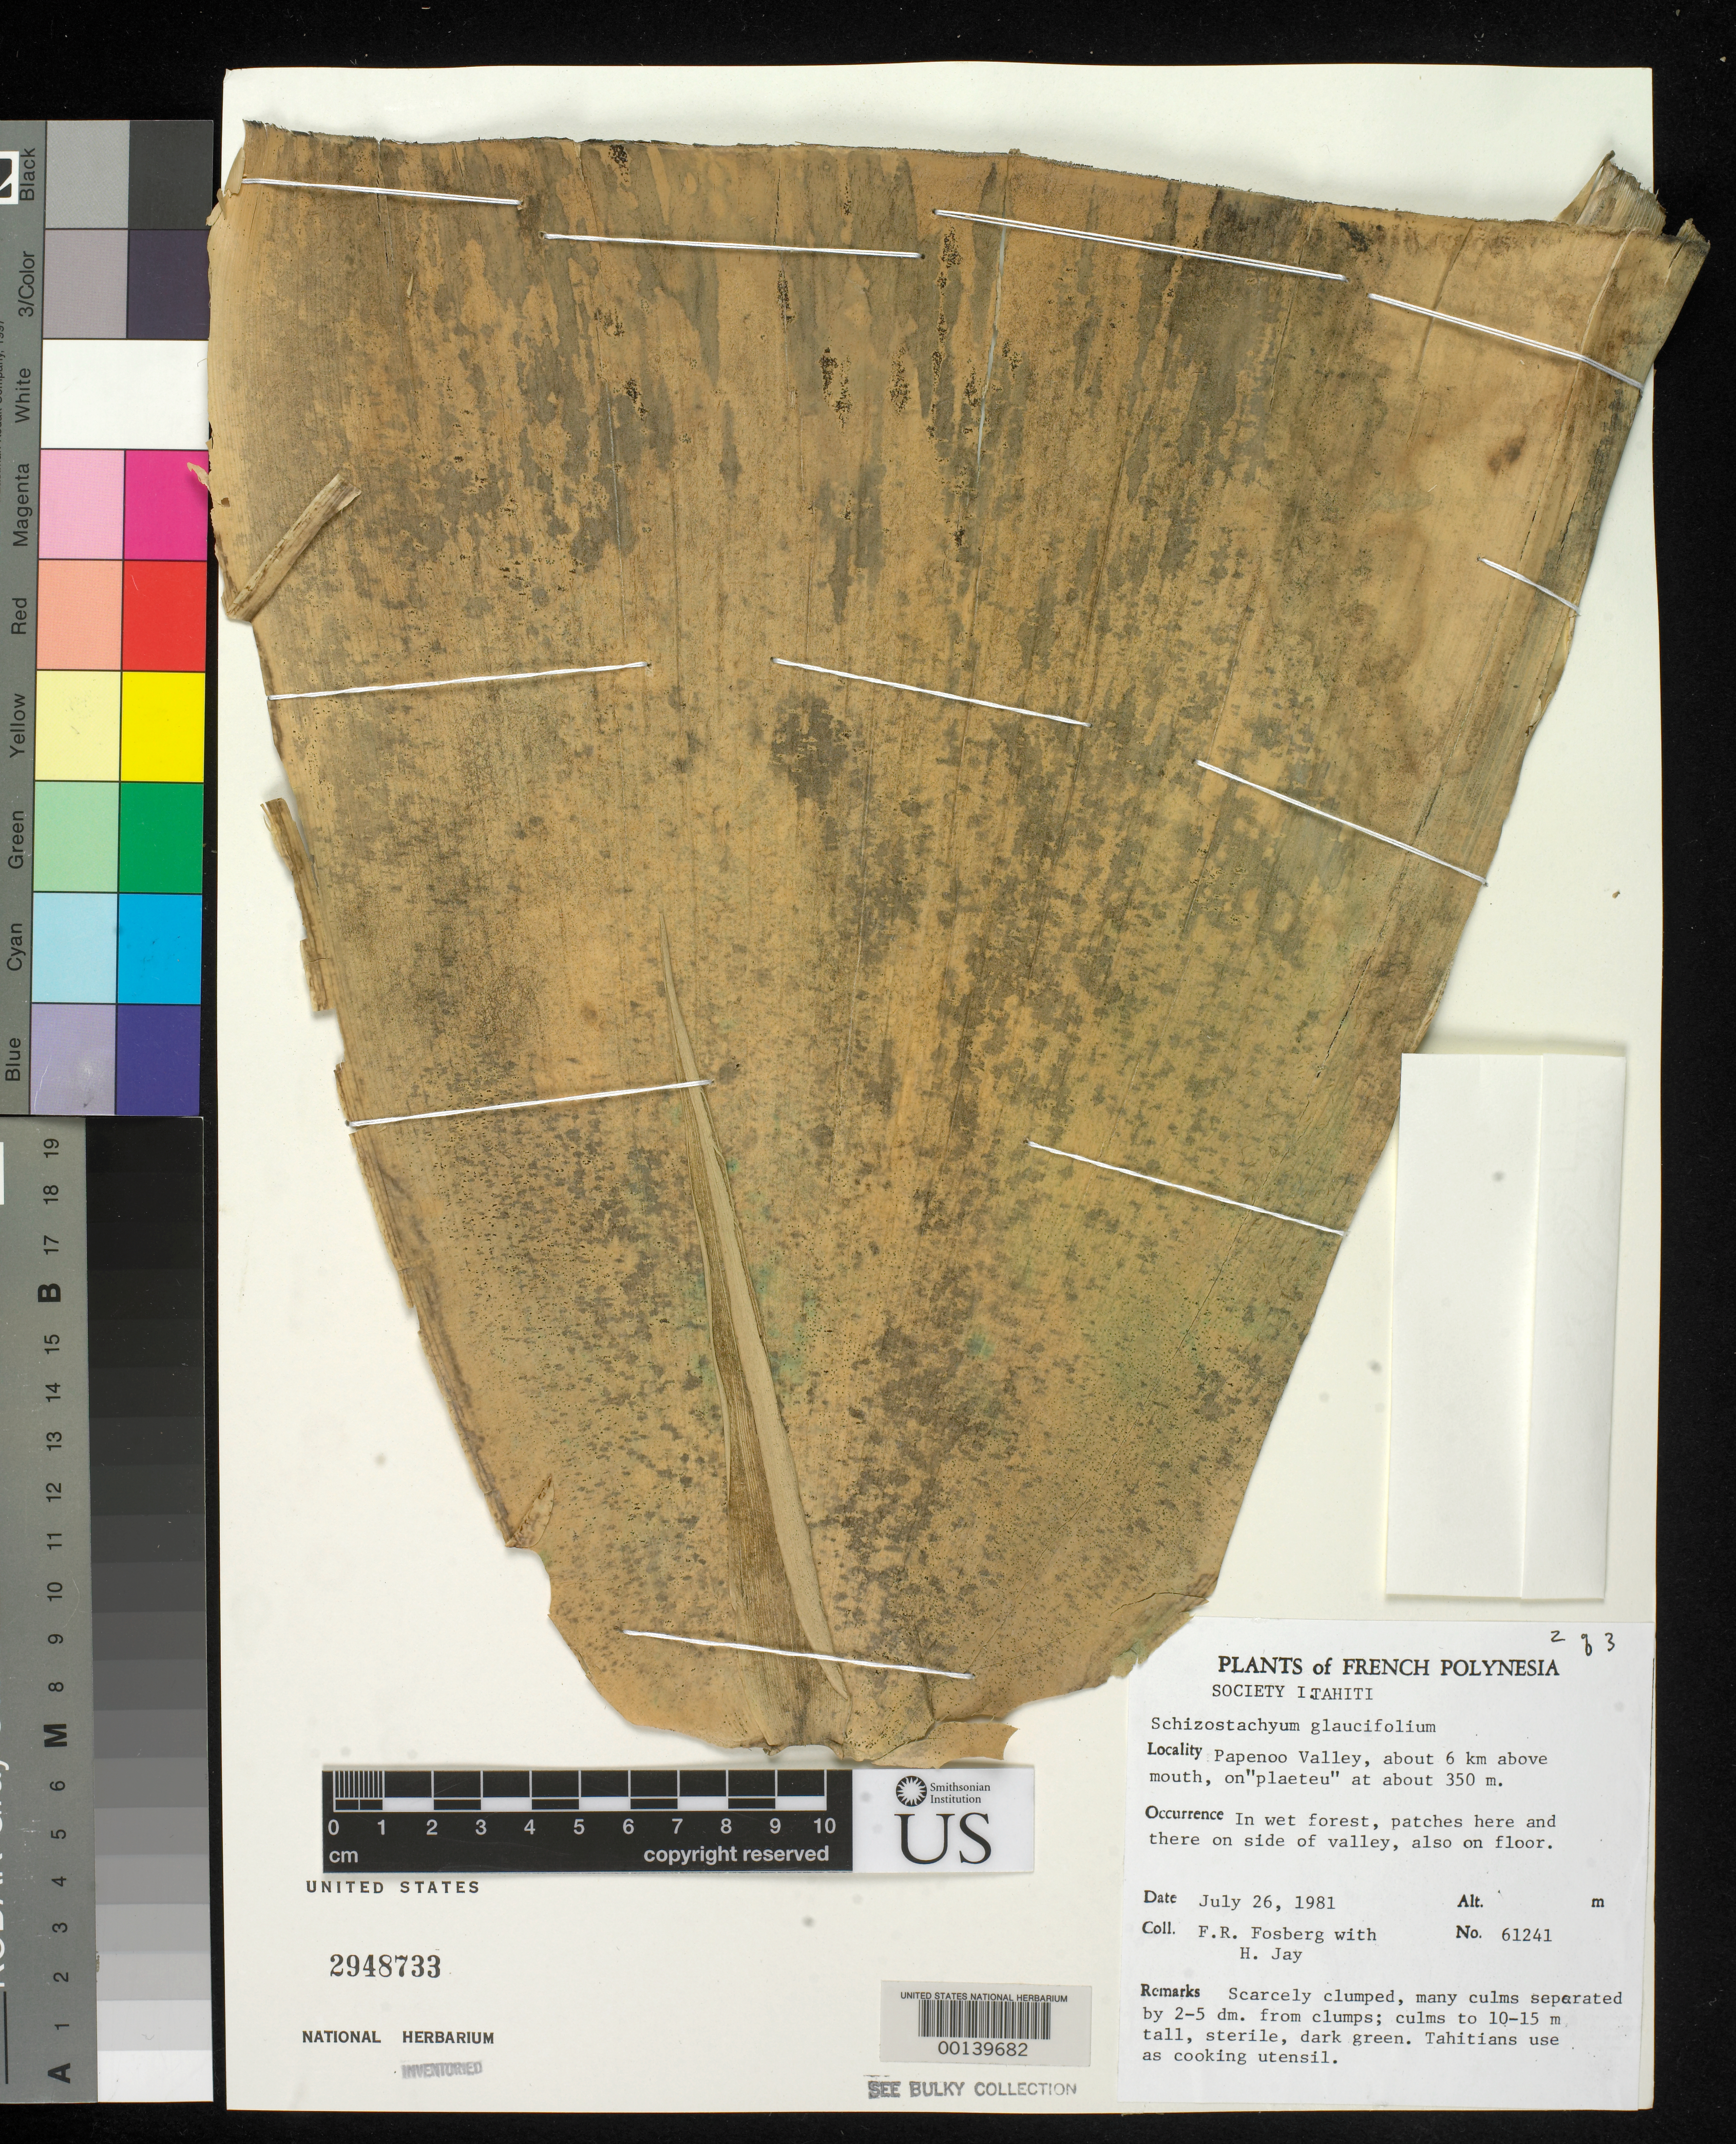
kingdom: Plantae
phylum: Tracheophyta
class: Liliopsida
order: Poales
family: Poaceae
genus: Schizostachyum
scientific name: Schizostachyum glaucifolium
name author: (Rupr.) Munro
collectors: F. R. Fosberg & H. Jay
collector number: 61241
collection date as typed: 26 Jul 1981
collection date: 1981-07-26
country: French Polynesia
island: Tahiti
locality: Papenoo Valley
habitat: wet forest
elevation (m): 350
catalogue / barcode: US 2948733